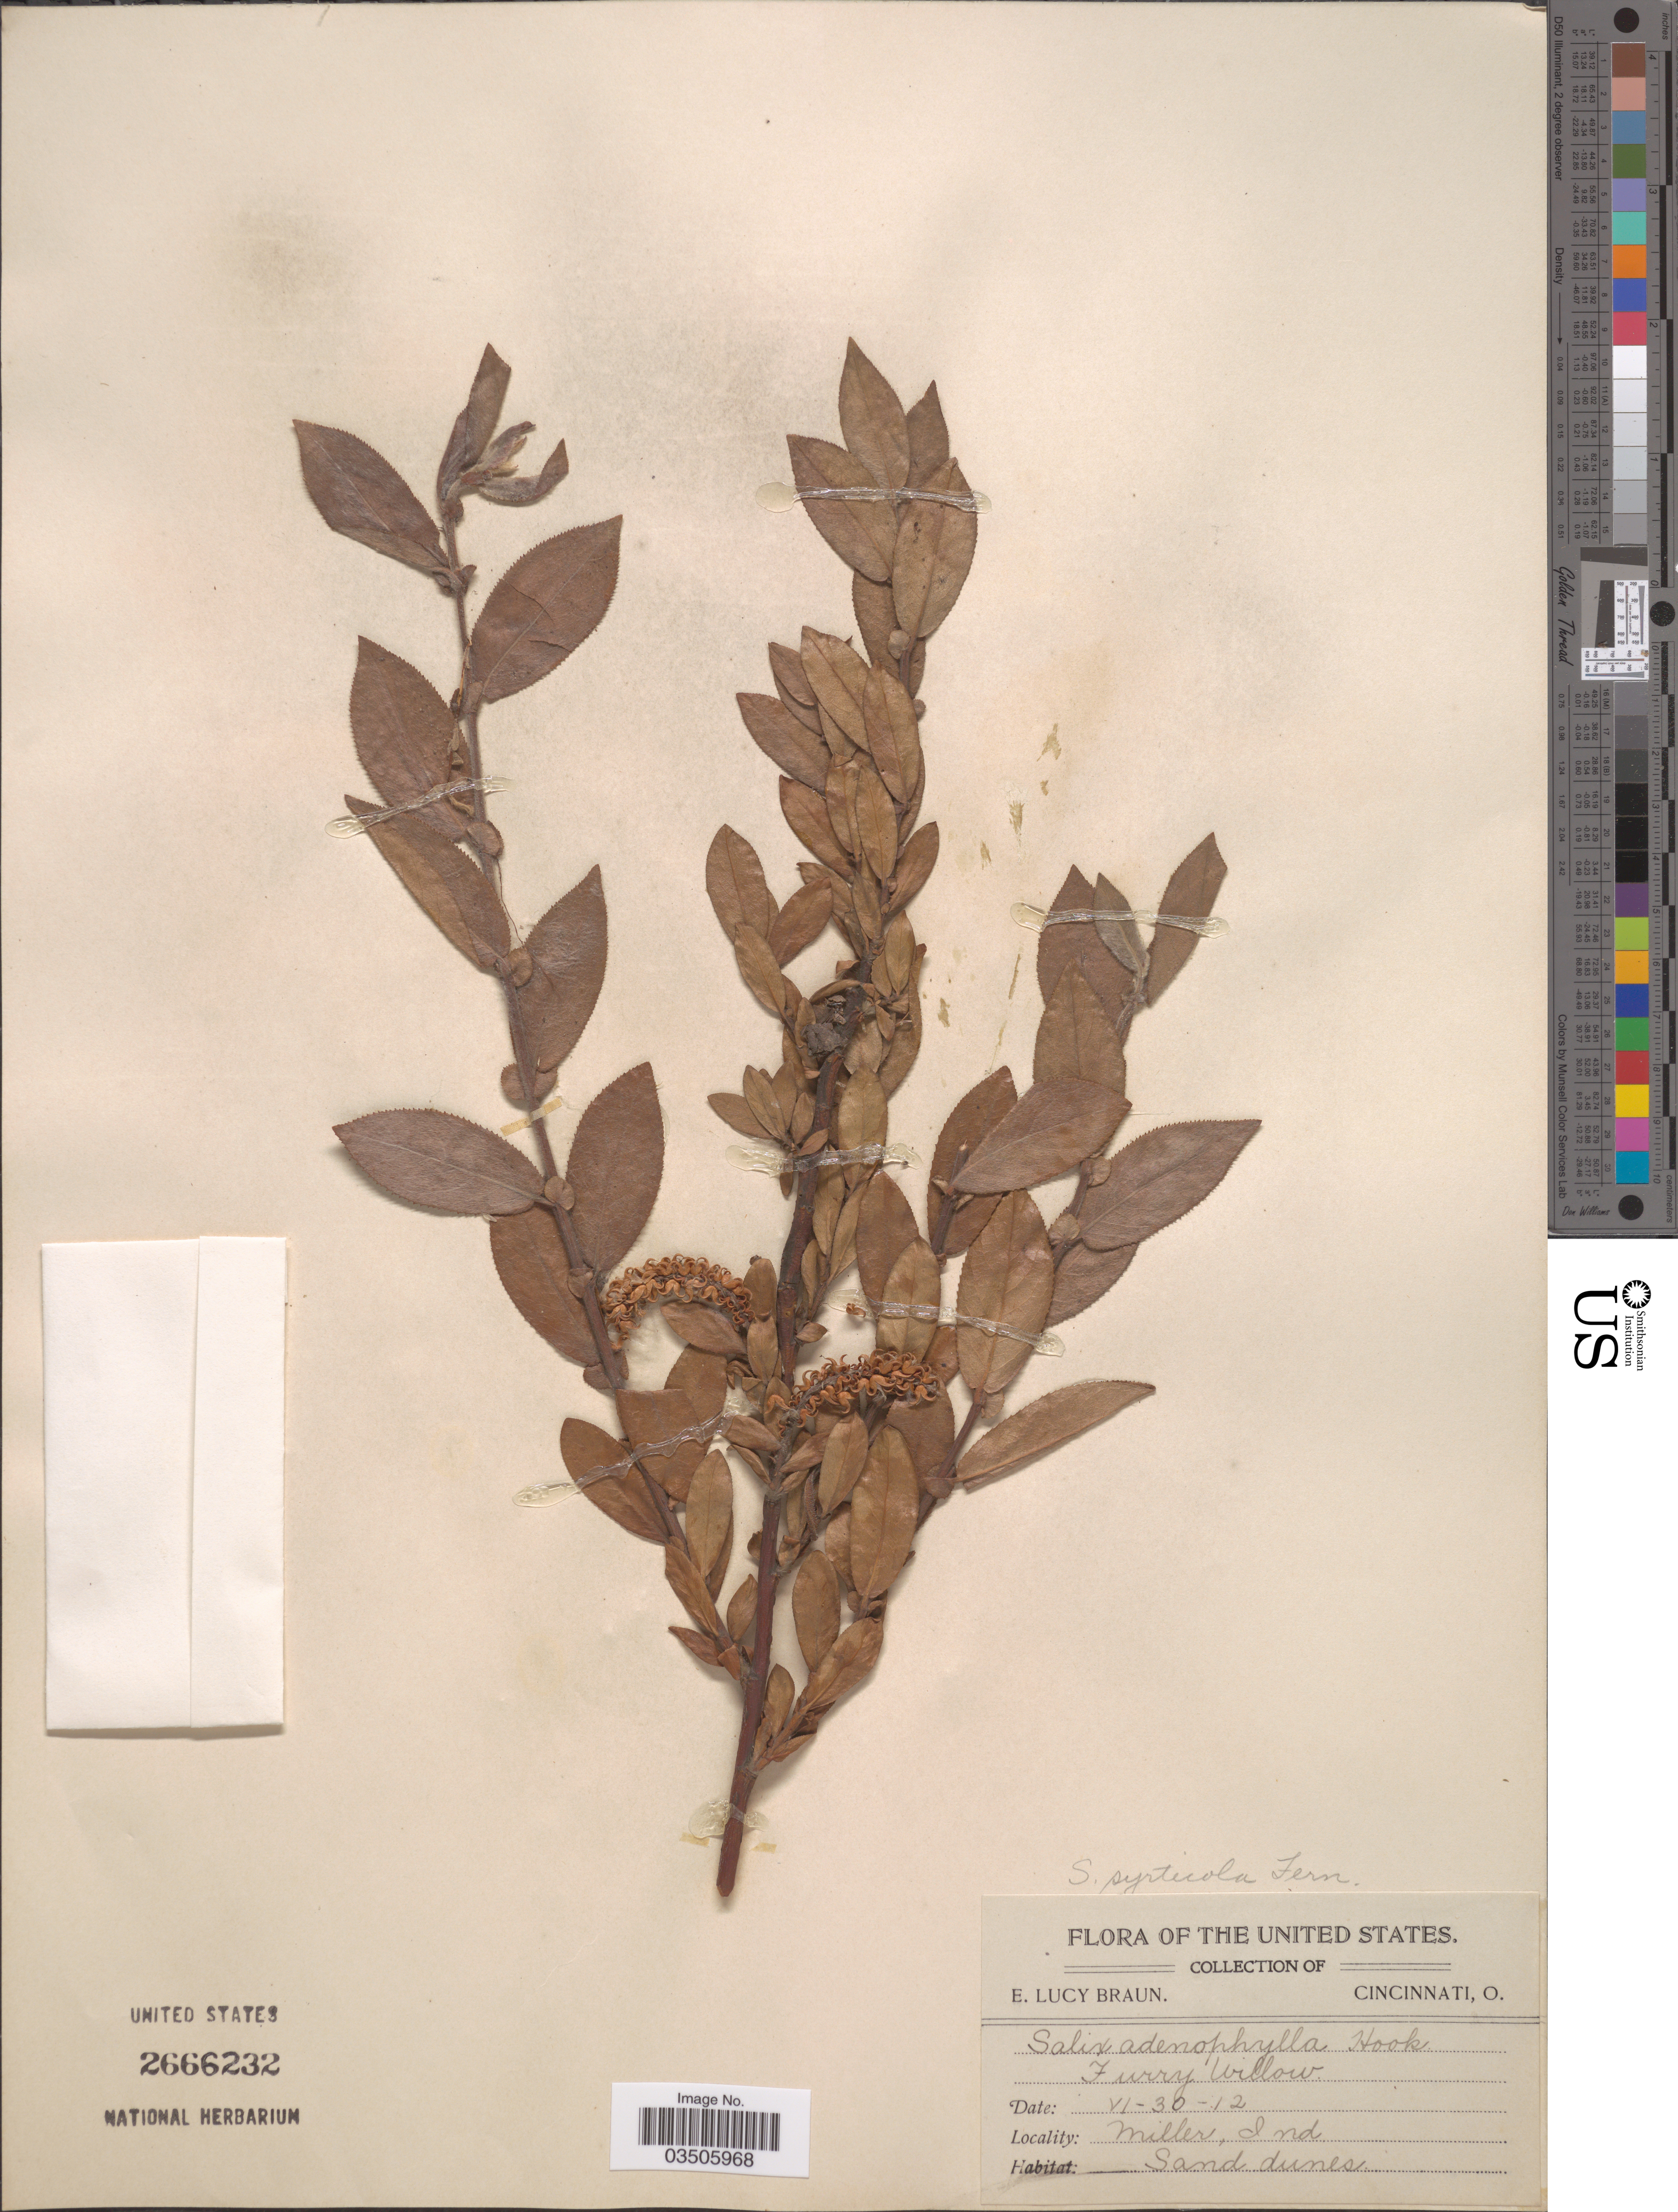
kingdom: Plantae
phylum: Tracheophyta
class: Magnoliopsida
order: Malpighiales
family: Salicaceae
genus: Salix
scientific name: Salix syrticola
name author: Fernald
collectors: E. L. Braun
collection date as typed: Transcribed d/m/y: 30/6/12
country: United States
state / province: Indiana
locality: Miller.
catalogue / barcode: US 2666232